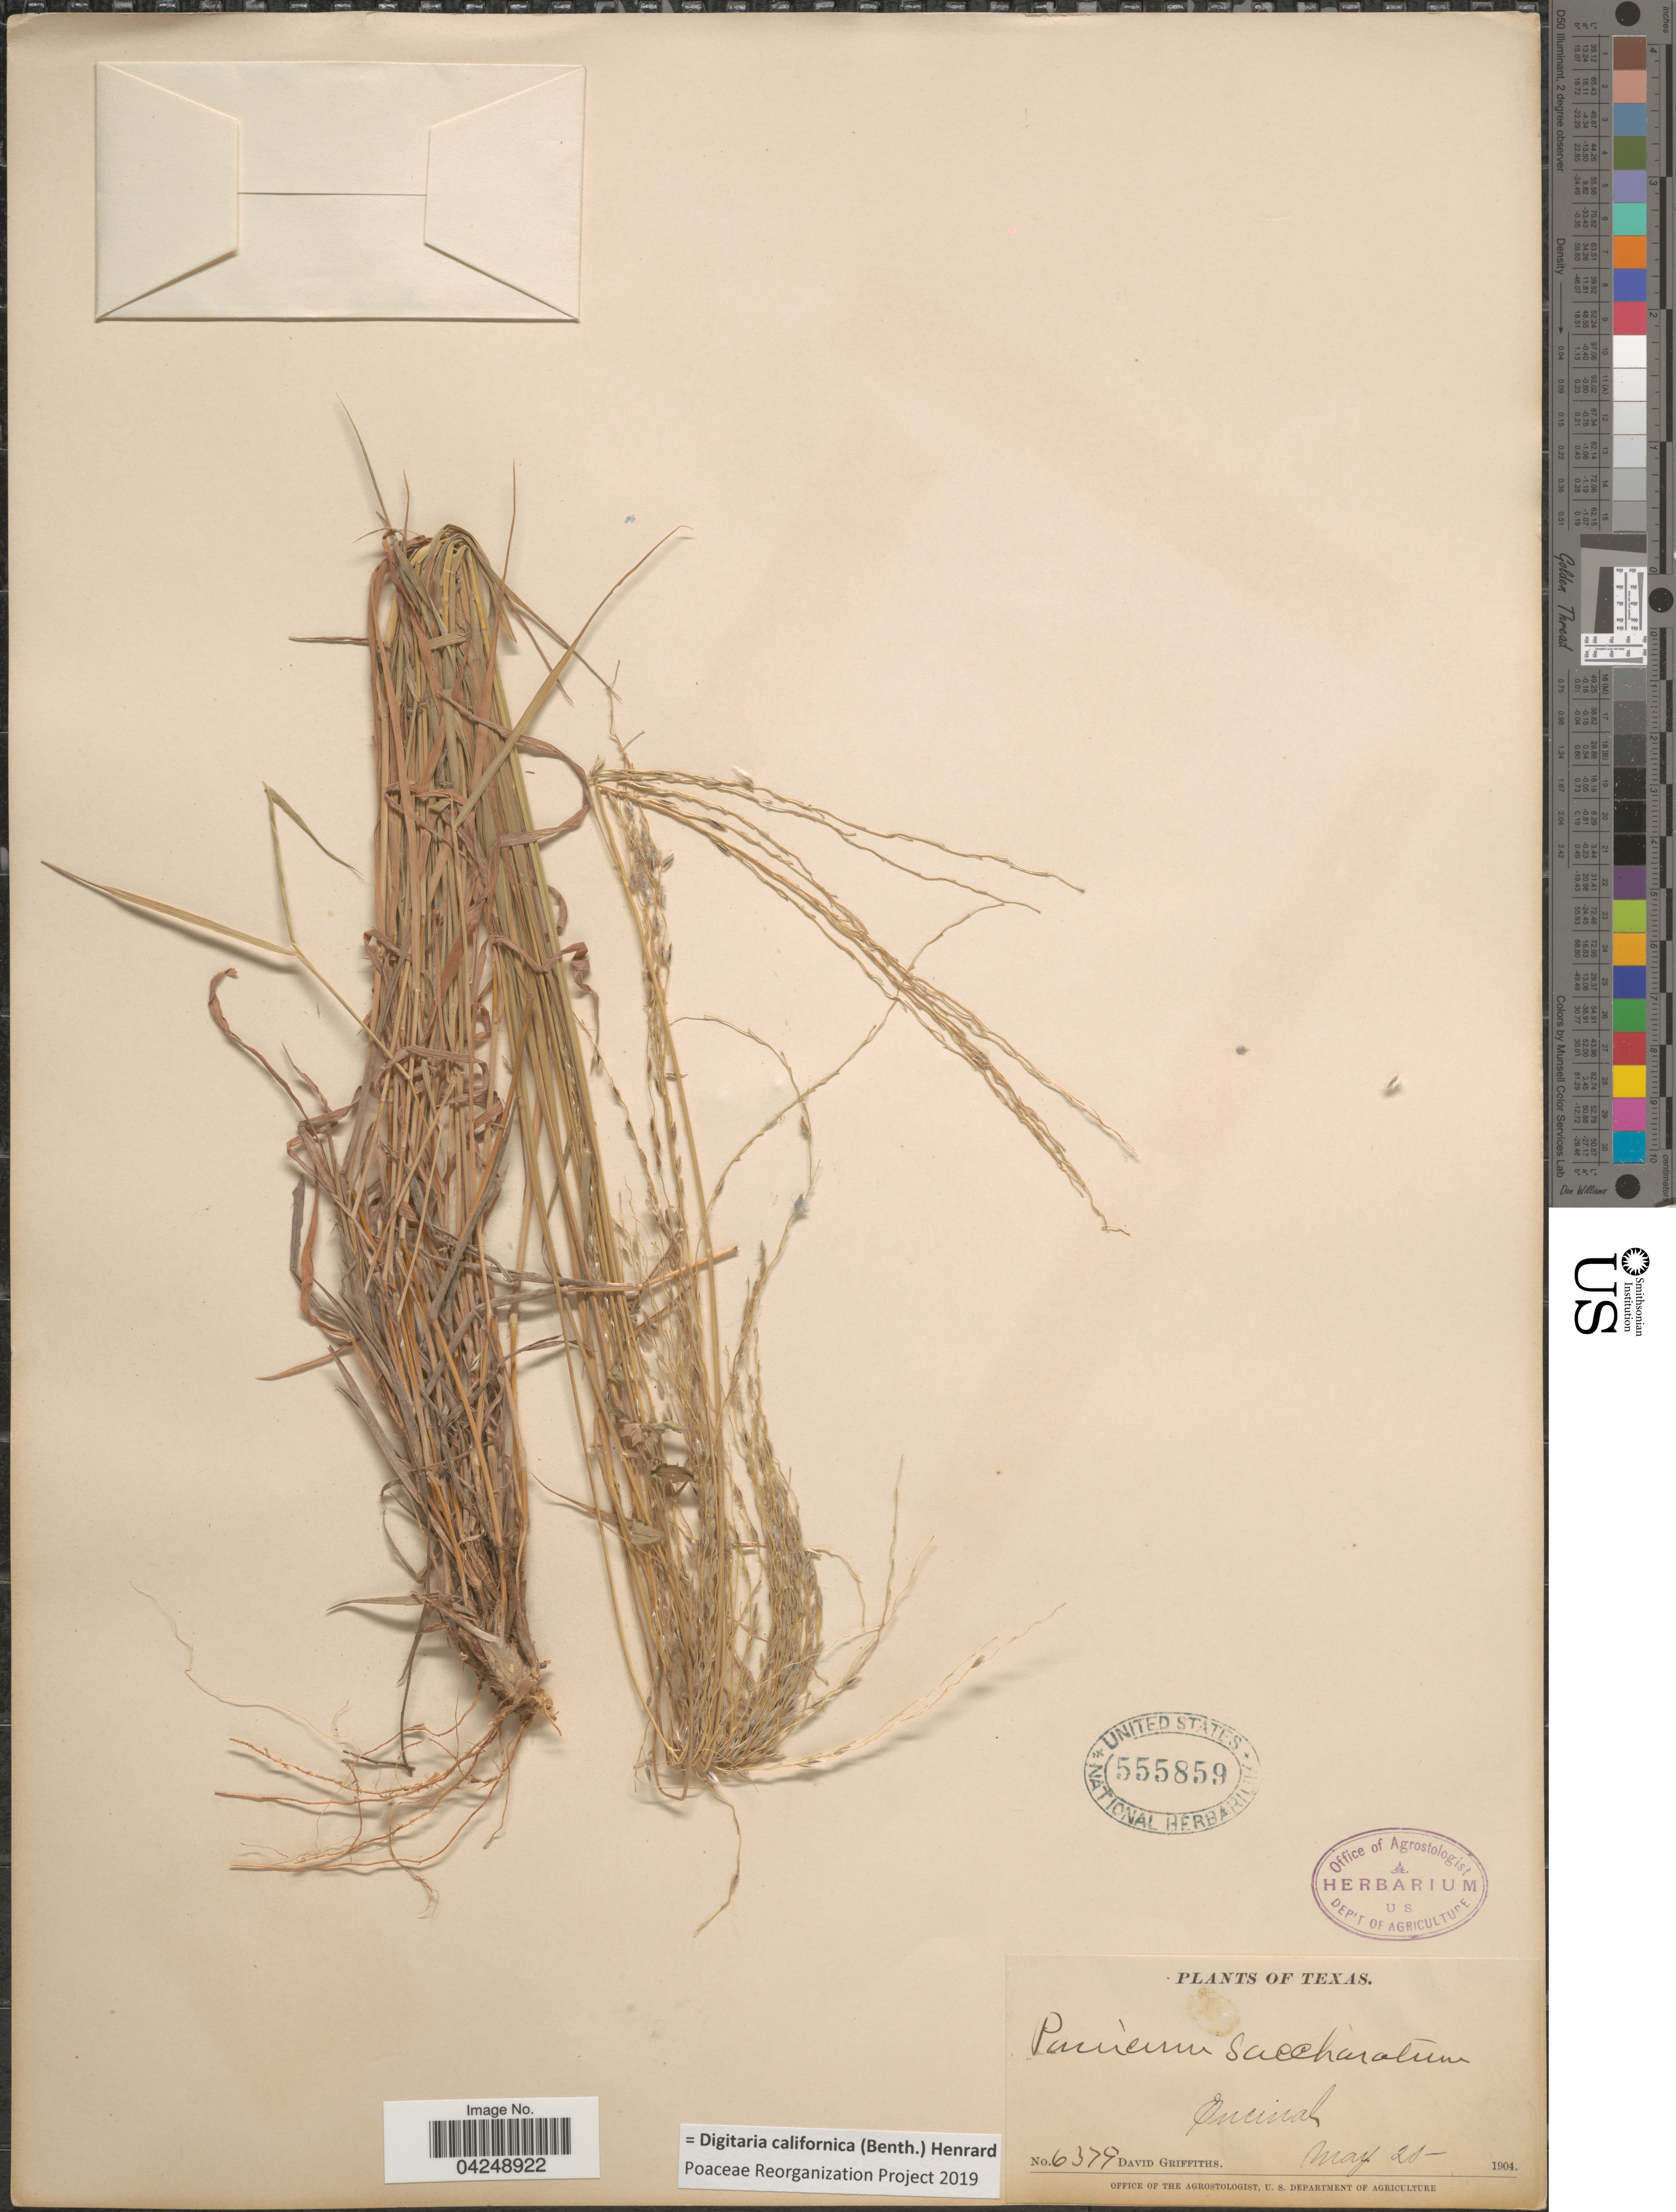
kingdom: Plantae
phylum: Tracheophyta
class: Liliopsida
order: Poales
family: Poaceae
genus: Digitaria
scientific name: Digitaria californica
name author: (Benth.) Henr.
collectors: D. Griffiths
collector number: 6379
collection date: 1904-05-20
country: United States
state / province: Texas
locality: Encinal.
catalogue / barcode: US 555859